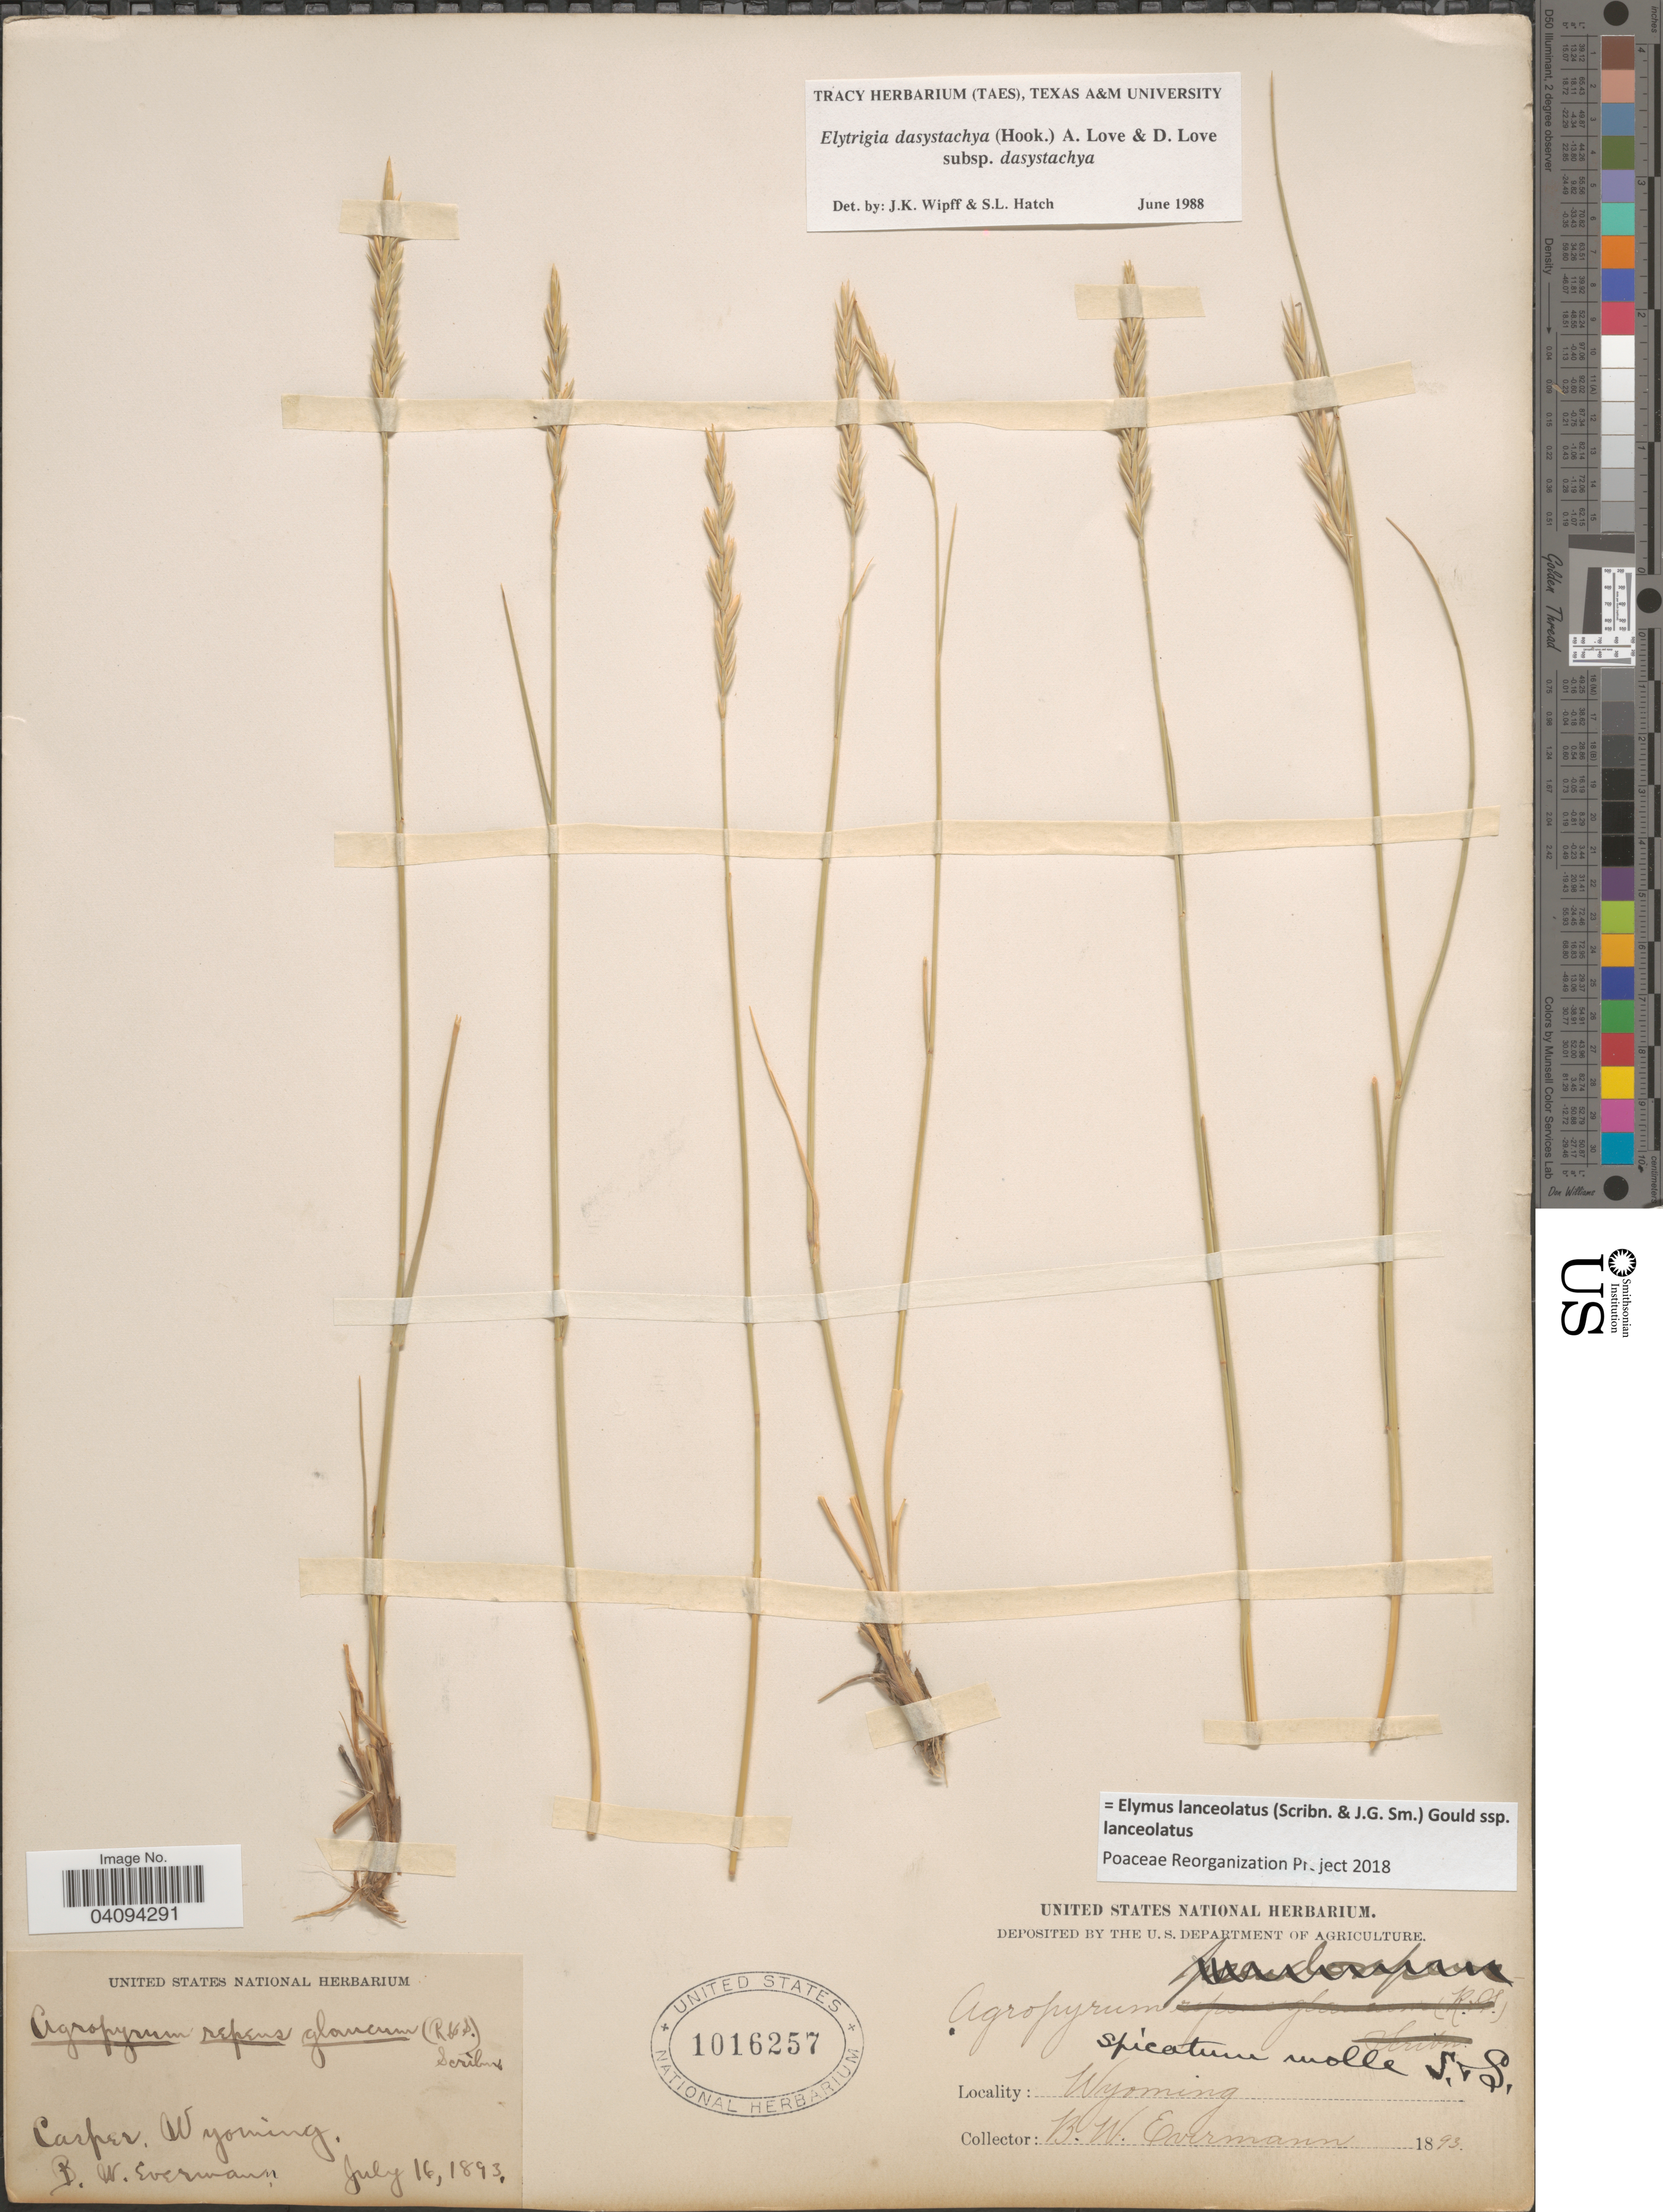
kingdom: Plantae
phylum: Tracheophyta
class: Liliopsida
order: Poales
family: Poaceae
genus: Elymus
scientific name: Elymus lanceolatus subsp. lanceolatus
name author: (Scribn. & J.G. Sm.) Gould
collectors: B. W. Evermann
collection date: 1893-07-16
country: United States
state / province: Wyoming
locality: Carper.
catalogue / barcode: US 1016257